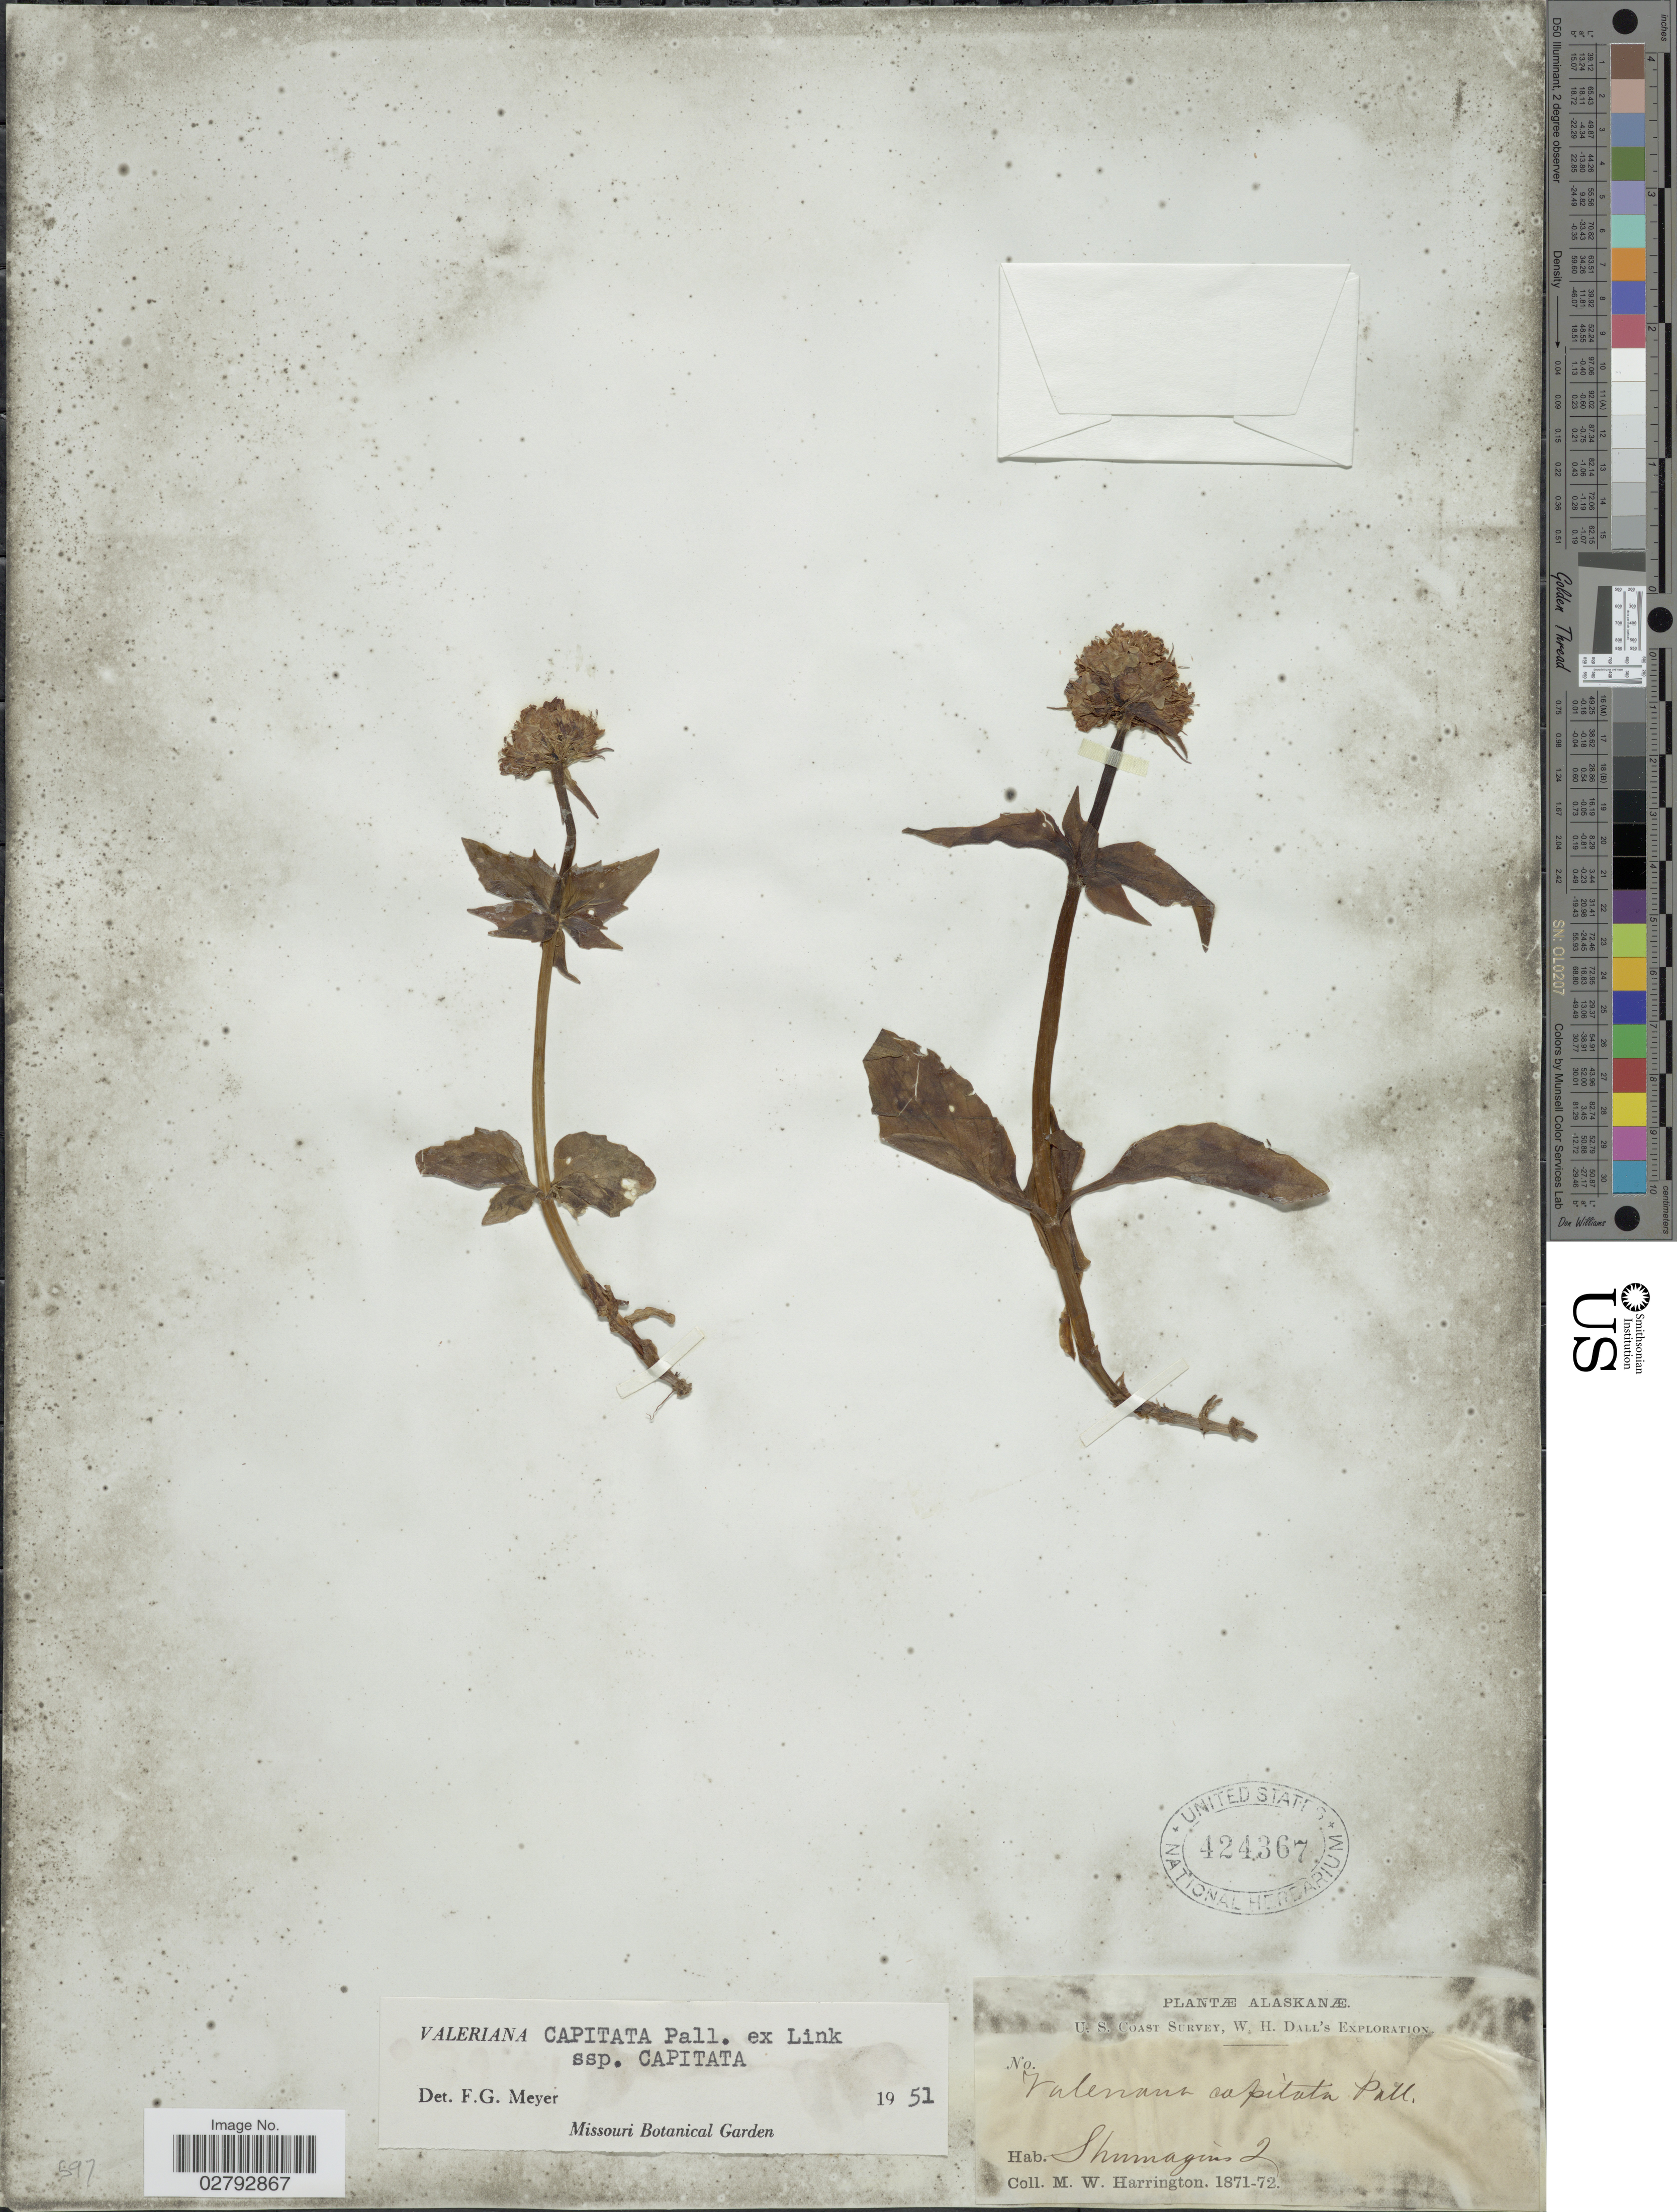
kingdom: Plantae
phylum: Tracheophyta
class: Magnoliopsida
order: Dipsacales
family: Caprifoliaceae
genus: Valeriana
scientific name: Valeriana capitata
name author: Link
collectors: M. W. Harrington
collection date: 1871/1872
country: United States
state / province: Alaska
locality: Shumagin I.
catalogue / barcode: US 424367